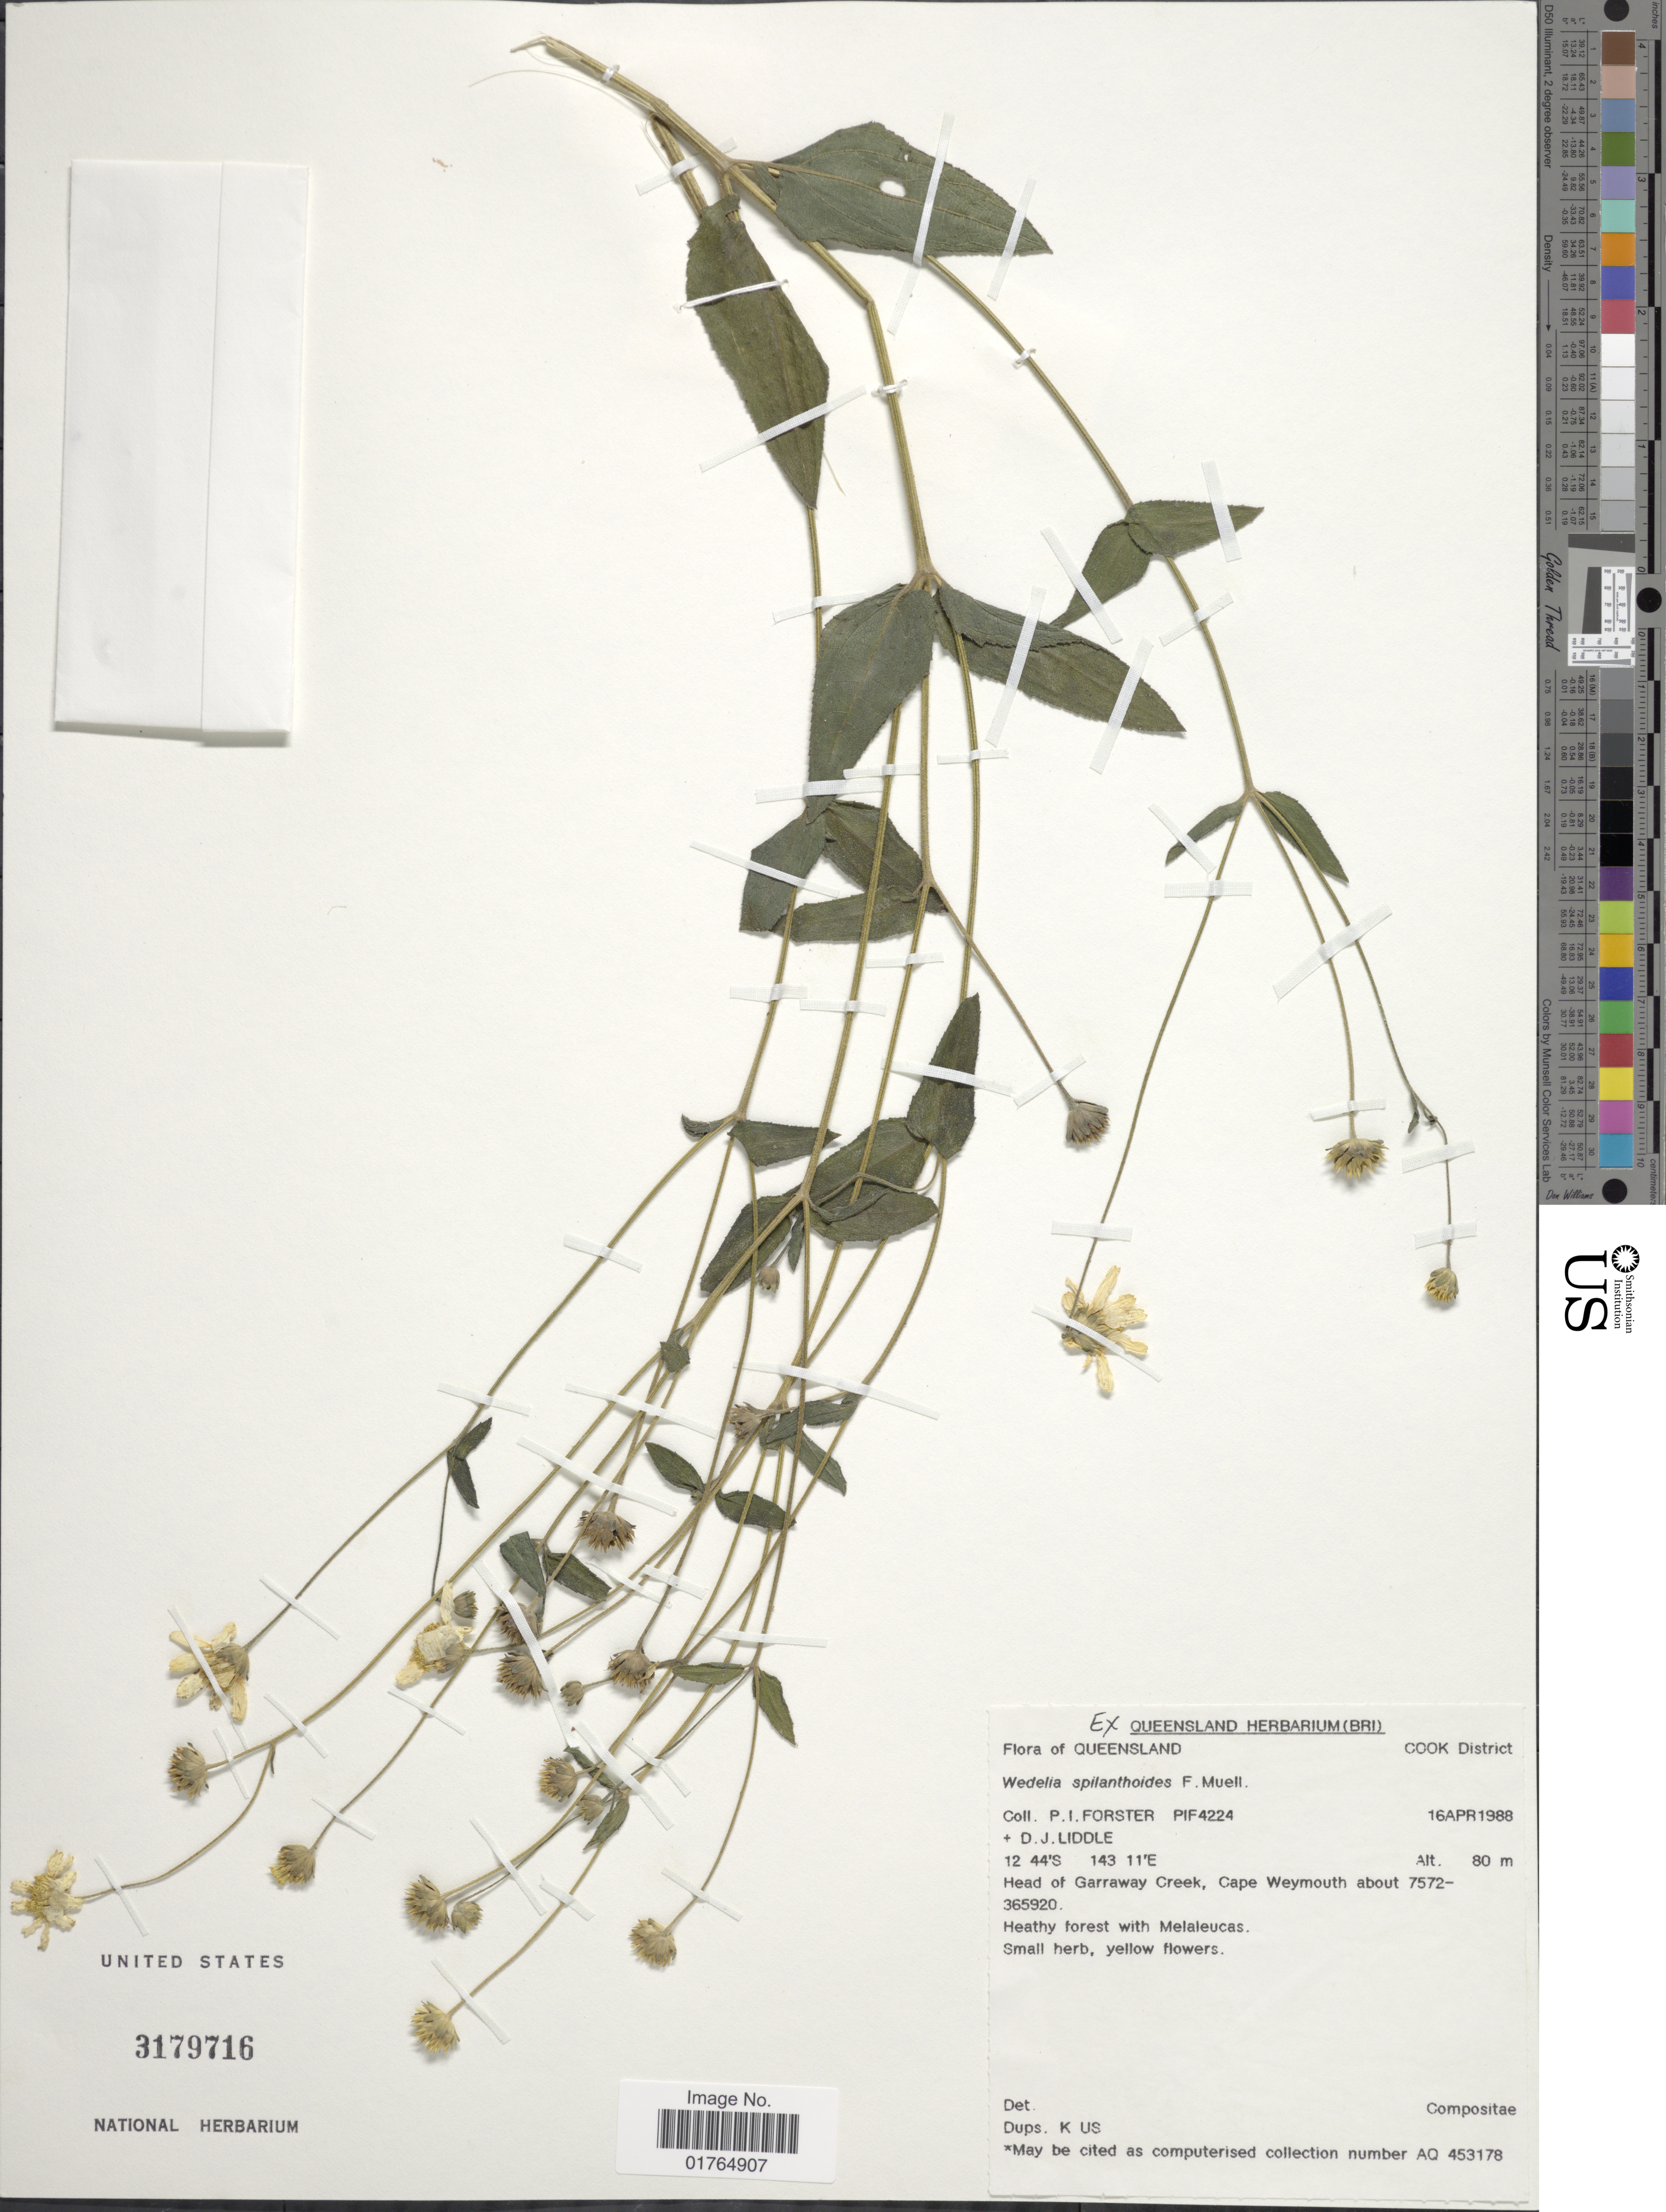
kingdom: Plantae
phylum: Tracheophyta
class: Magnoliopsida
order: Asterales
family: Asteraceae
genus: Wedelia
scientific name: Wedelia spilanthoides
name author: F. Muell.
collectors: P. Forster & D. Liddle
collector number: PIF4224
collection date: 1988-04-16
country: Australia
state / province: Queensland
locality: Cook District, head of Garraway Creek, Cape Weymouth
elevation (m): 80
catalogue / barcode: US 3179716